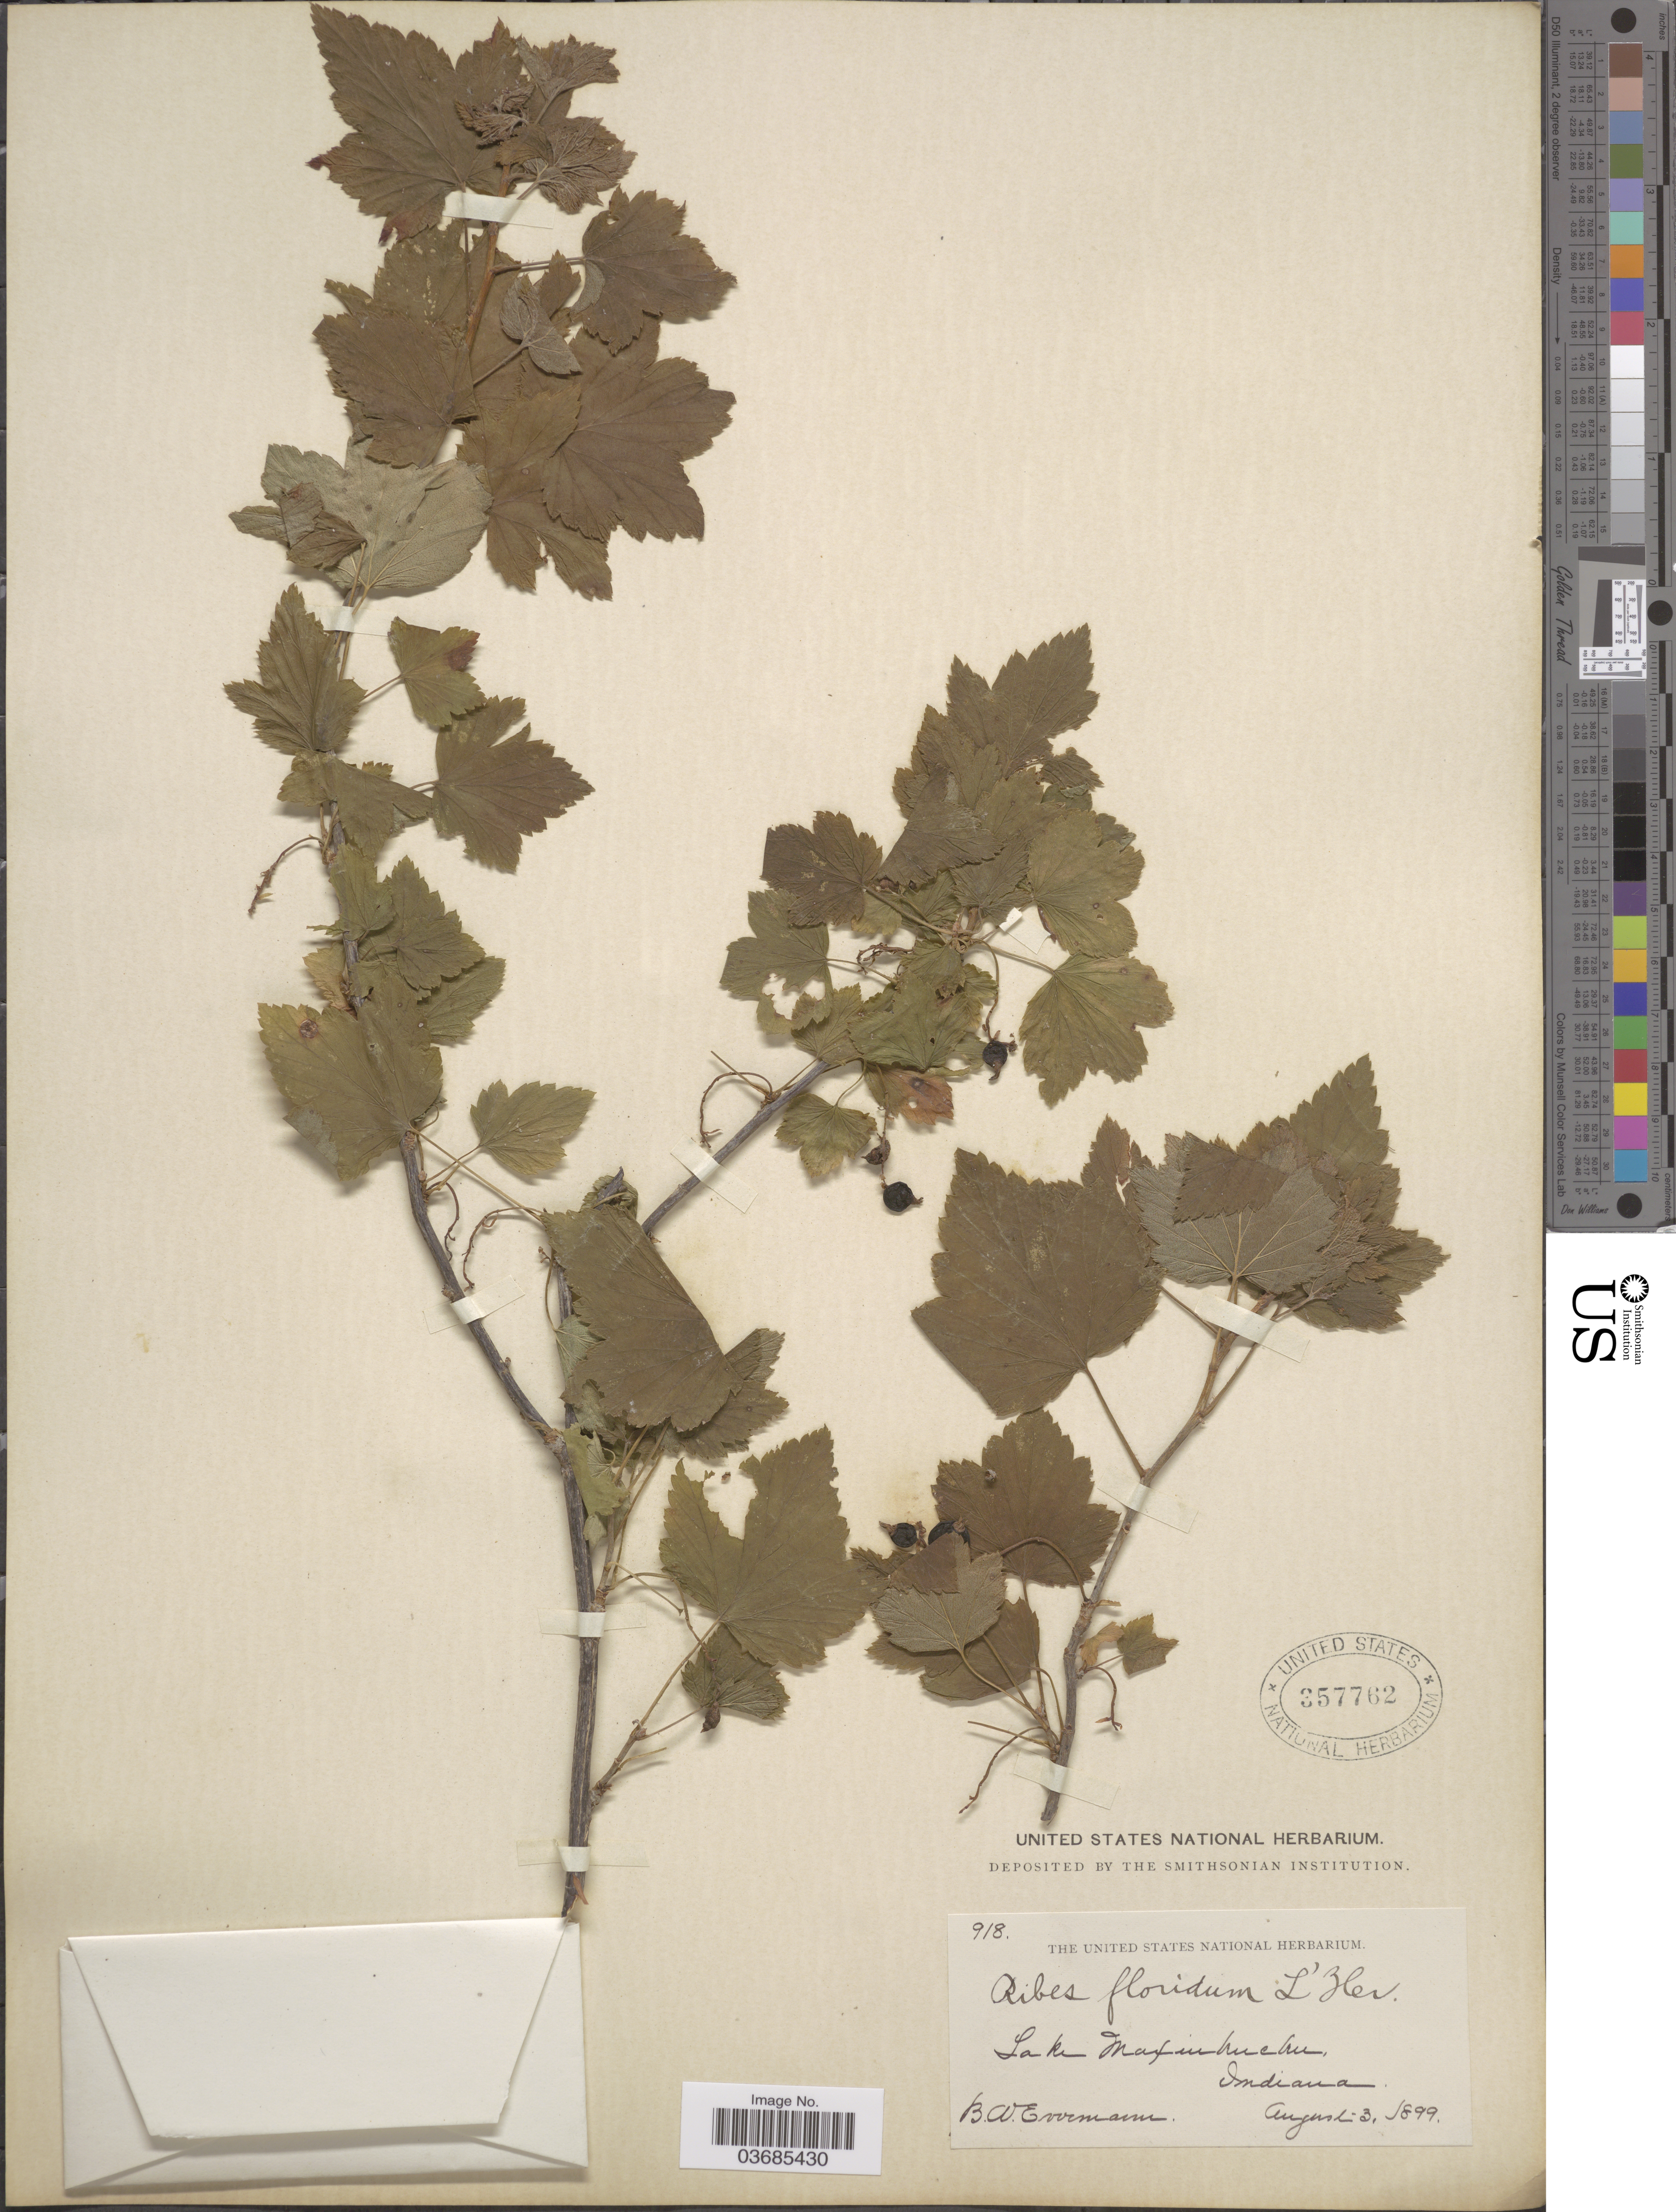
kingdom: Plantae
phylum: Tracheophyta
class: Magnoliopsida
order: Saxifragales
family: Grossulariaceae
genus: Ribes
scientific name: Ribes americanum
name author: Mill.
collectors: B. W. Evermann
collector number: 918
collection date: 1899-08-03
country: United States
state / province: Indiana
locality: Lake Maxinkuckee.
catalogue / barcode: US 357762